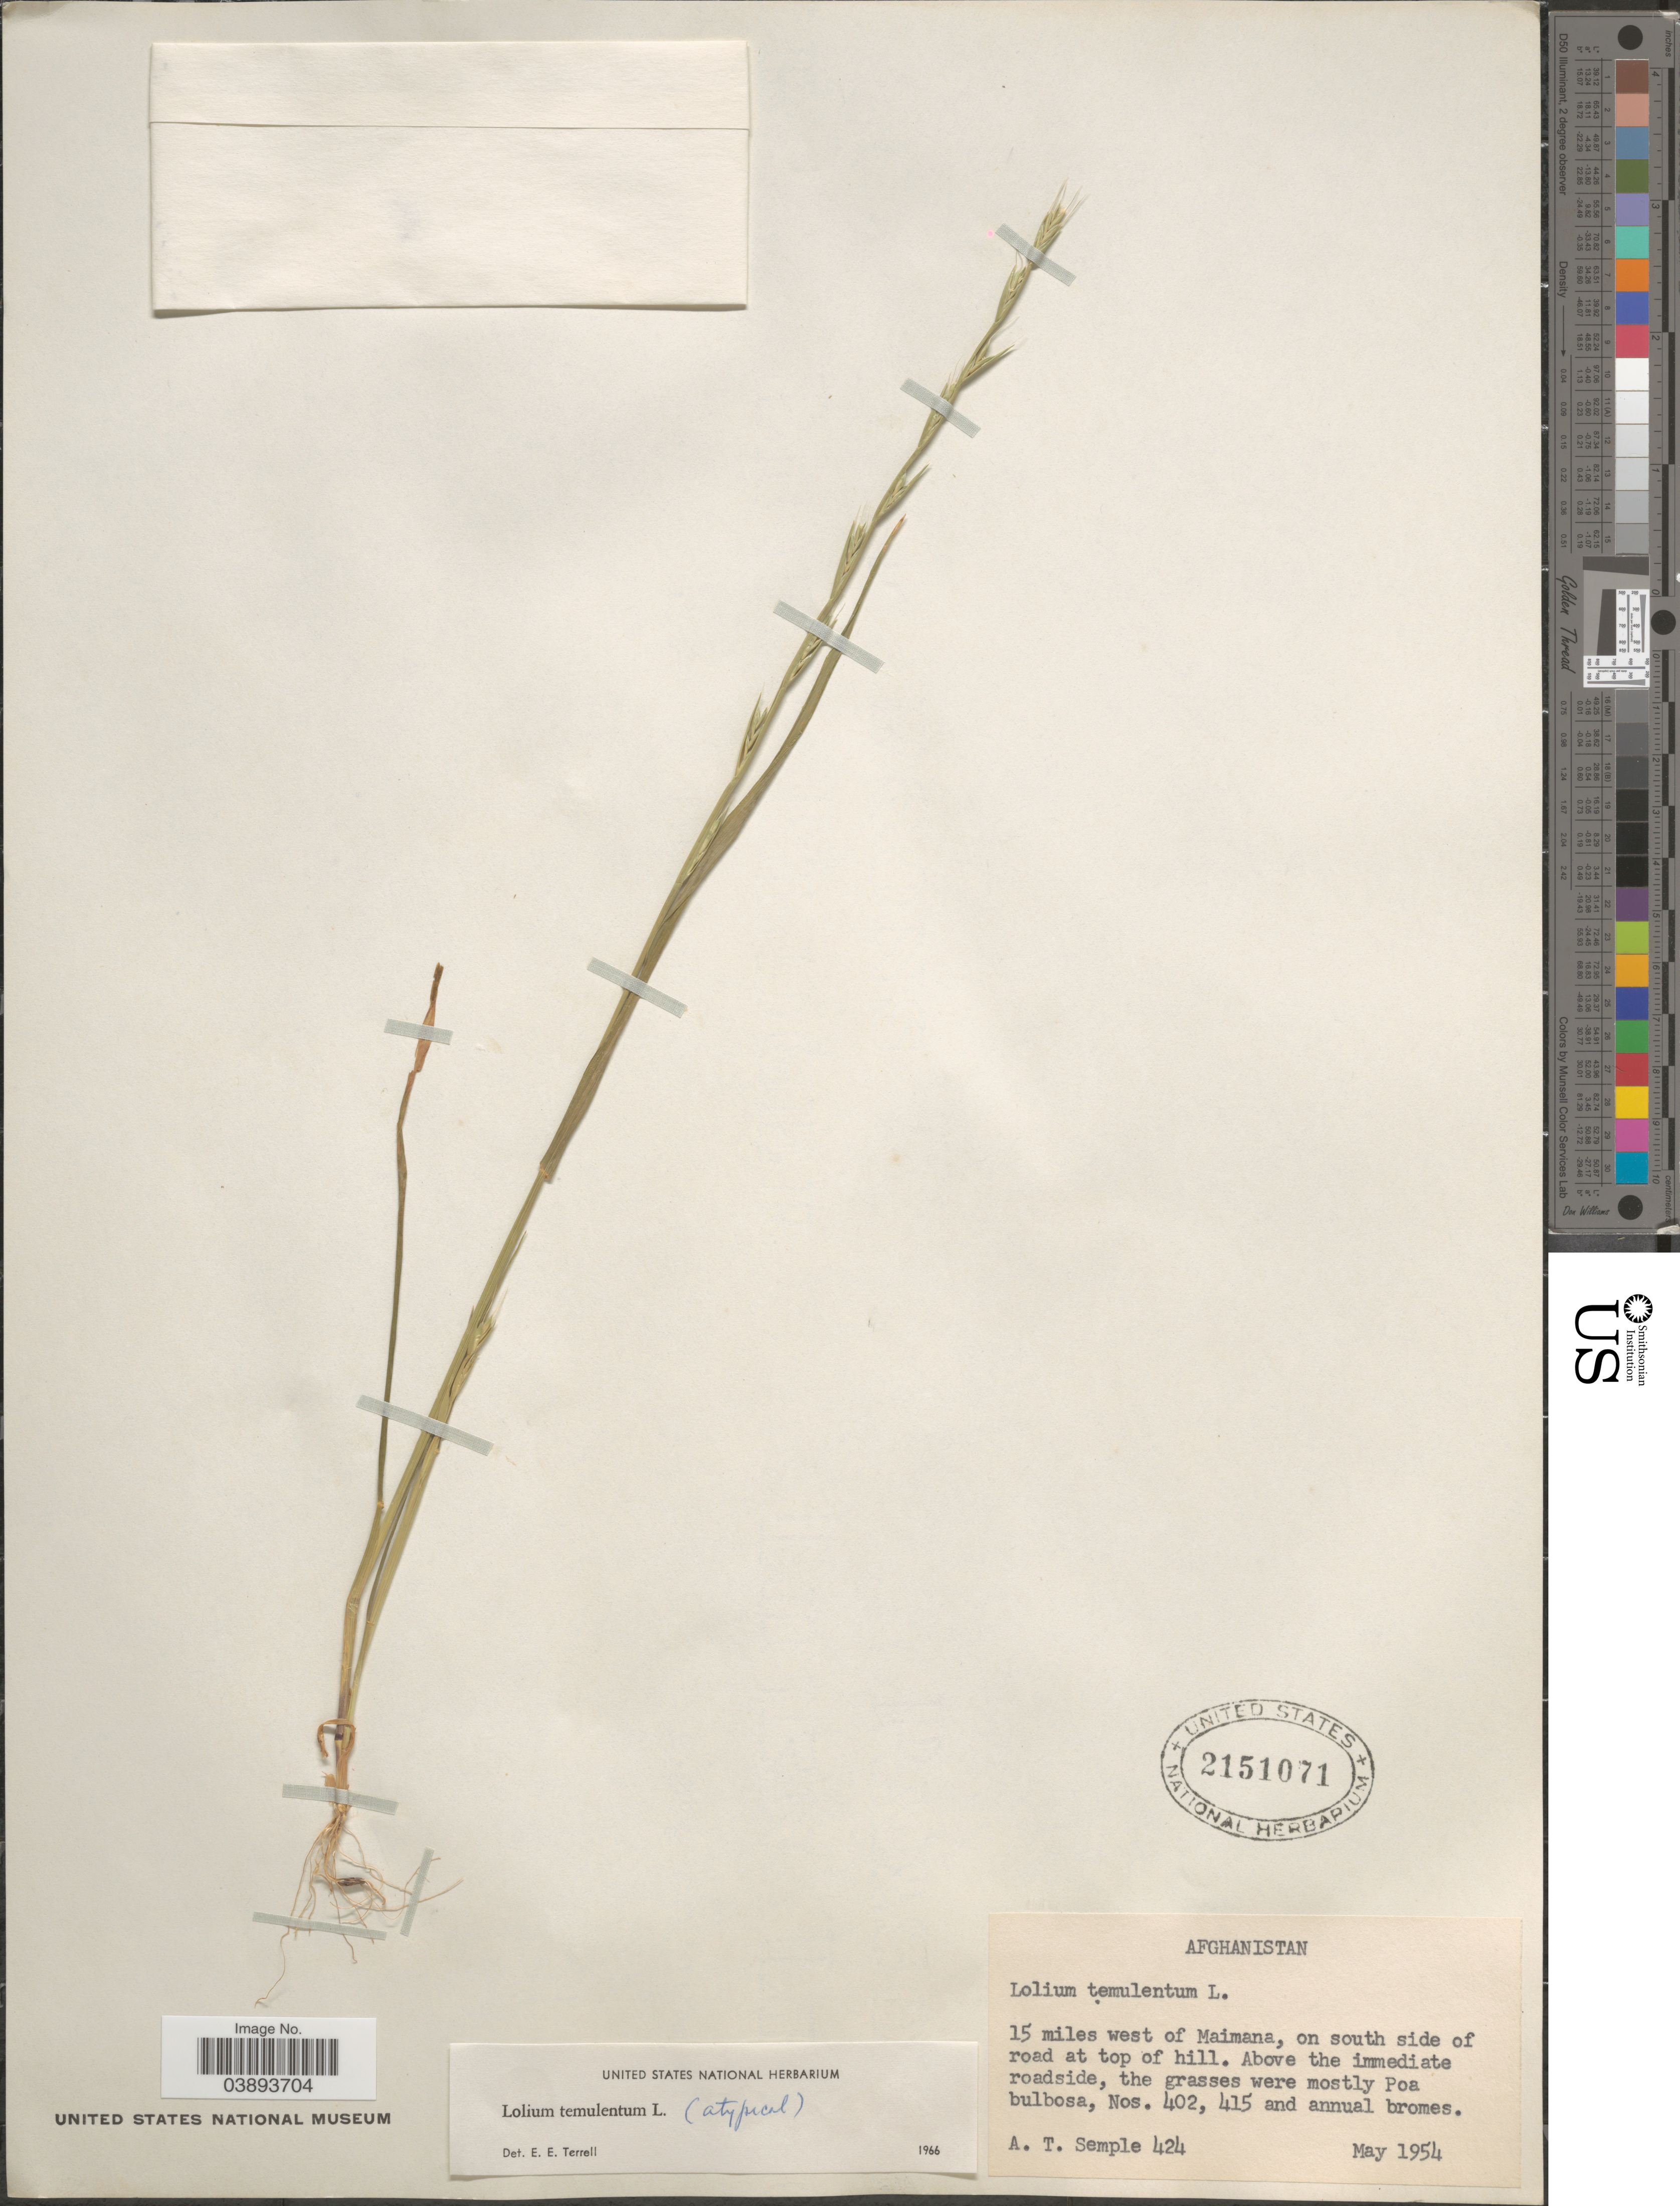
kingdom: Plantae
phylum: Tracheophyta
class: Liliopsida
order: Poales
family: Poaceae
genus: Lolium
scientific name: Lolium temulentum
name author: L.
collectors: A. Semple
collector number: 424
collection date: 1954-05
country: Afghanistan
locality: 15 miles west of Maimana, on south side of road at top of hill. Above the immediate roadside, the grasses were mostly Poa bulbosa, Nos. 402, 415 and annual bromes.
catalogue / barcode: US 2151071